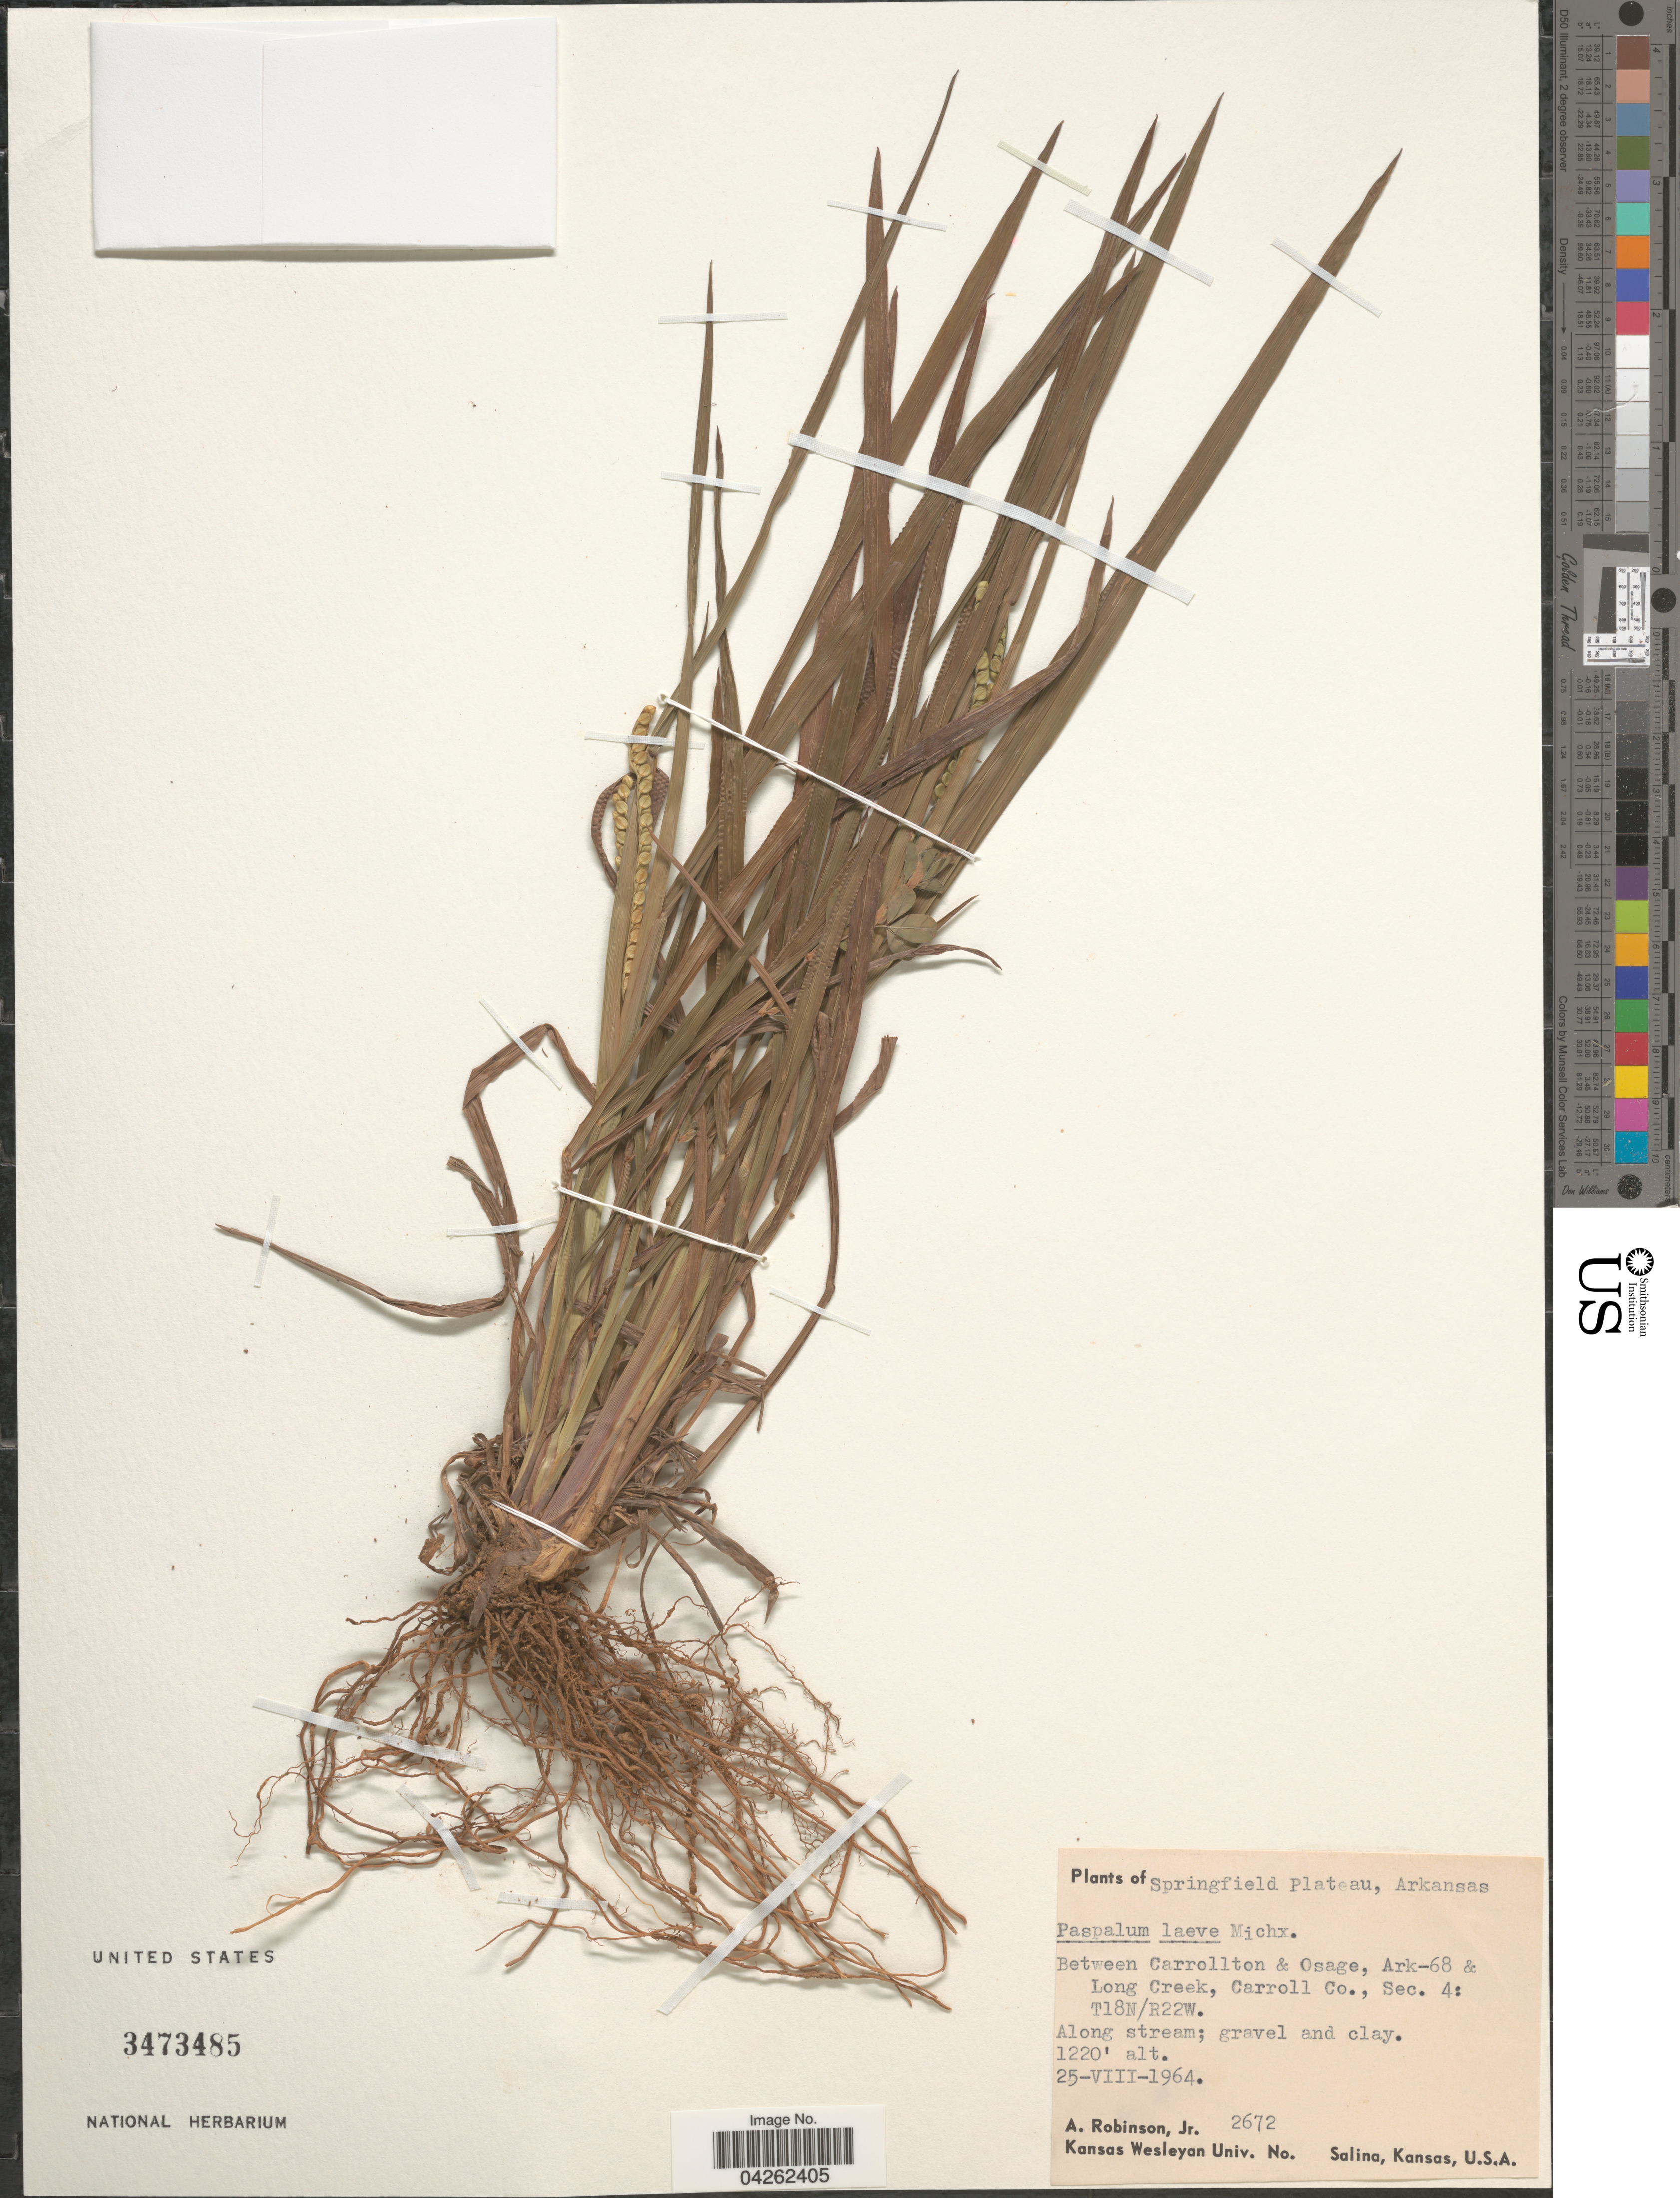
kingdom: Plantae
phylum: Tracheophyta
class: Liliopsida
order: Poales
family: Poaceae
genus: Paspalum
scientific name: Paspalum laeve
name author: Michx.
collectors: A. Robinson Jr.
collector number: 2672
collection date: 1964-08-25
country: United States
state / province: Arkansas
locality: Springfield Plateau. Between Carrollton & Osage, Ark-68 & Long Creek, Carroll Co., Sec. 4: T18N/R22W.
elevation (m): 372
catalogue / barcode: US 3473485